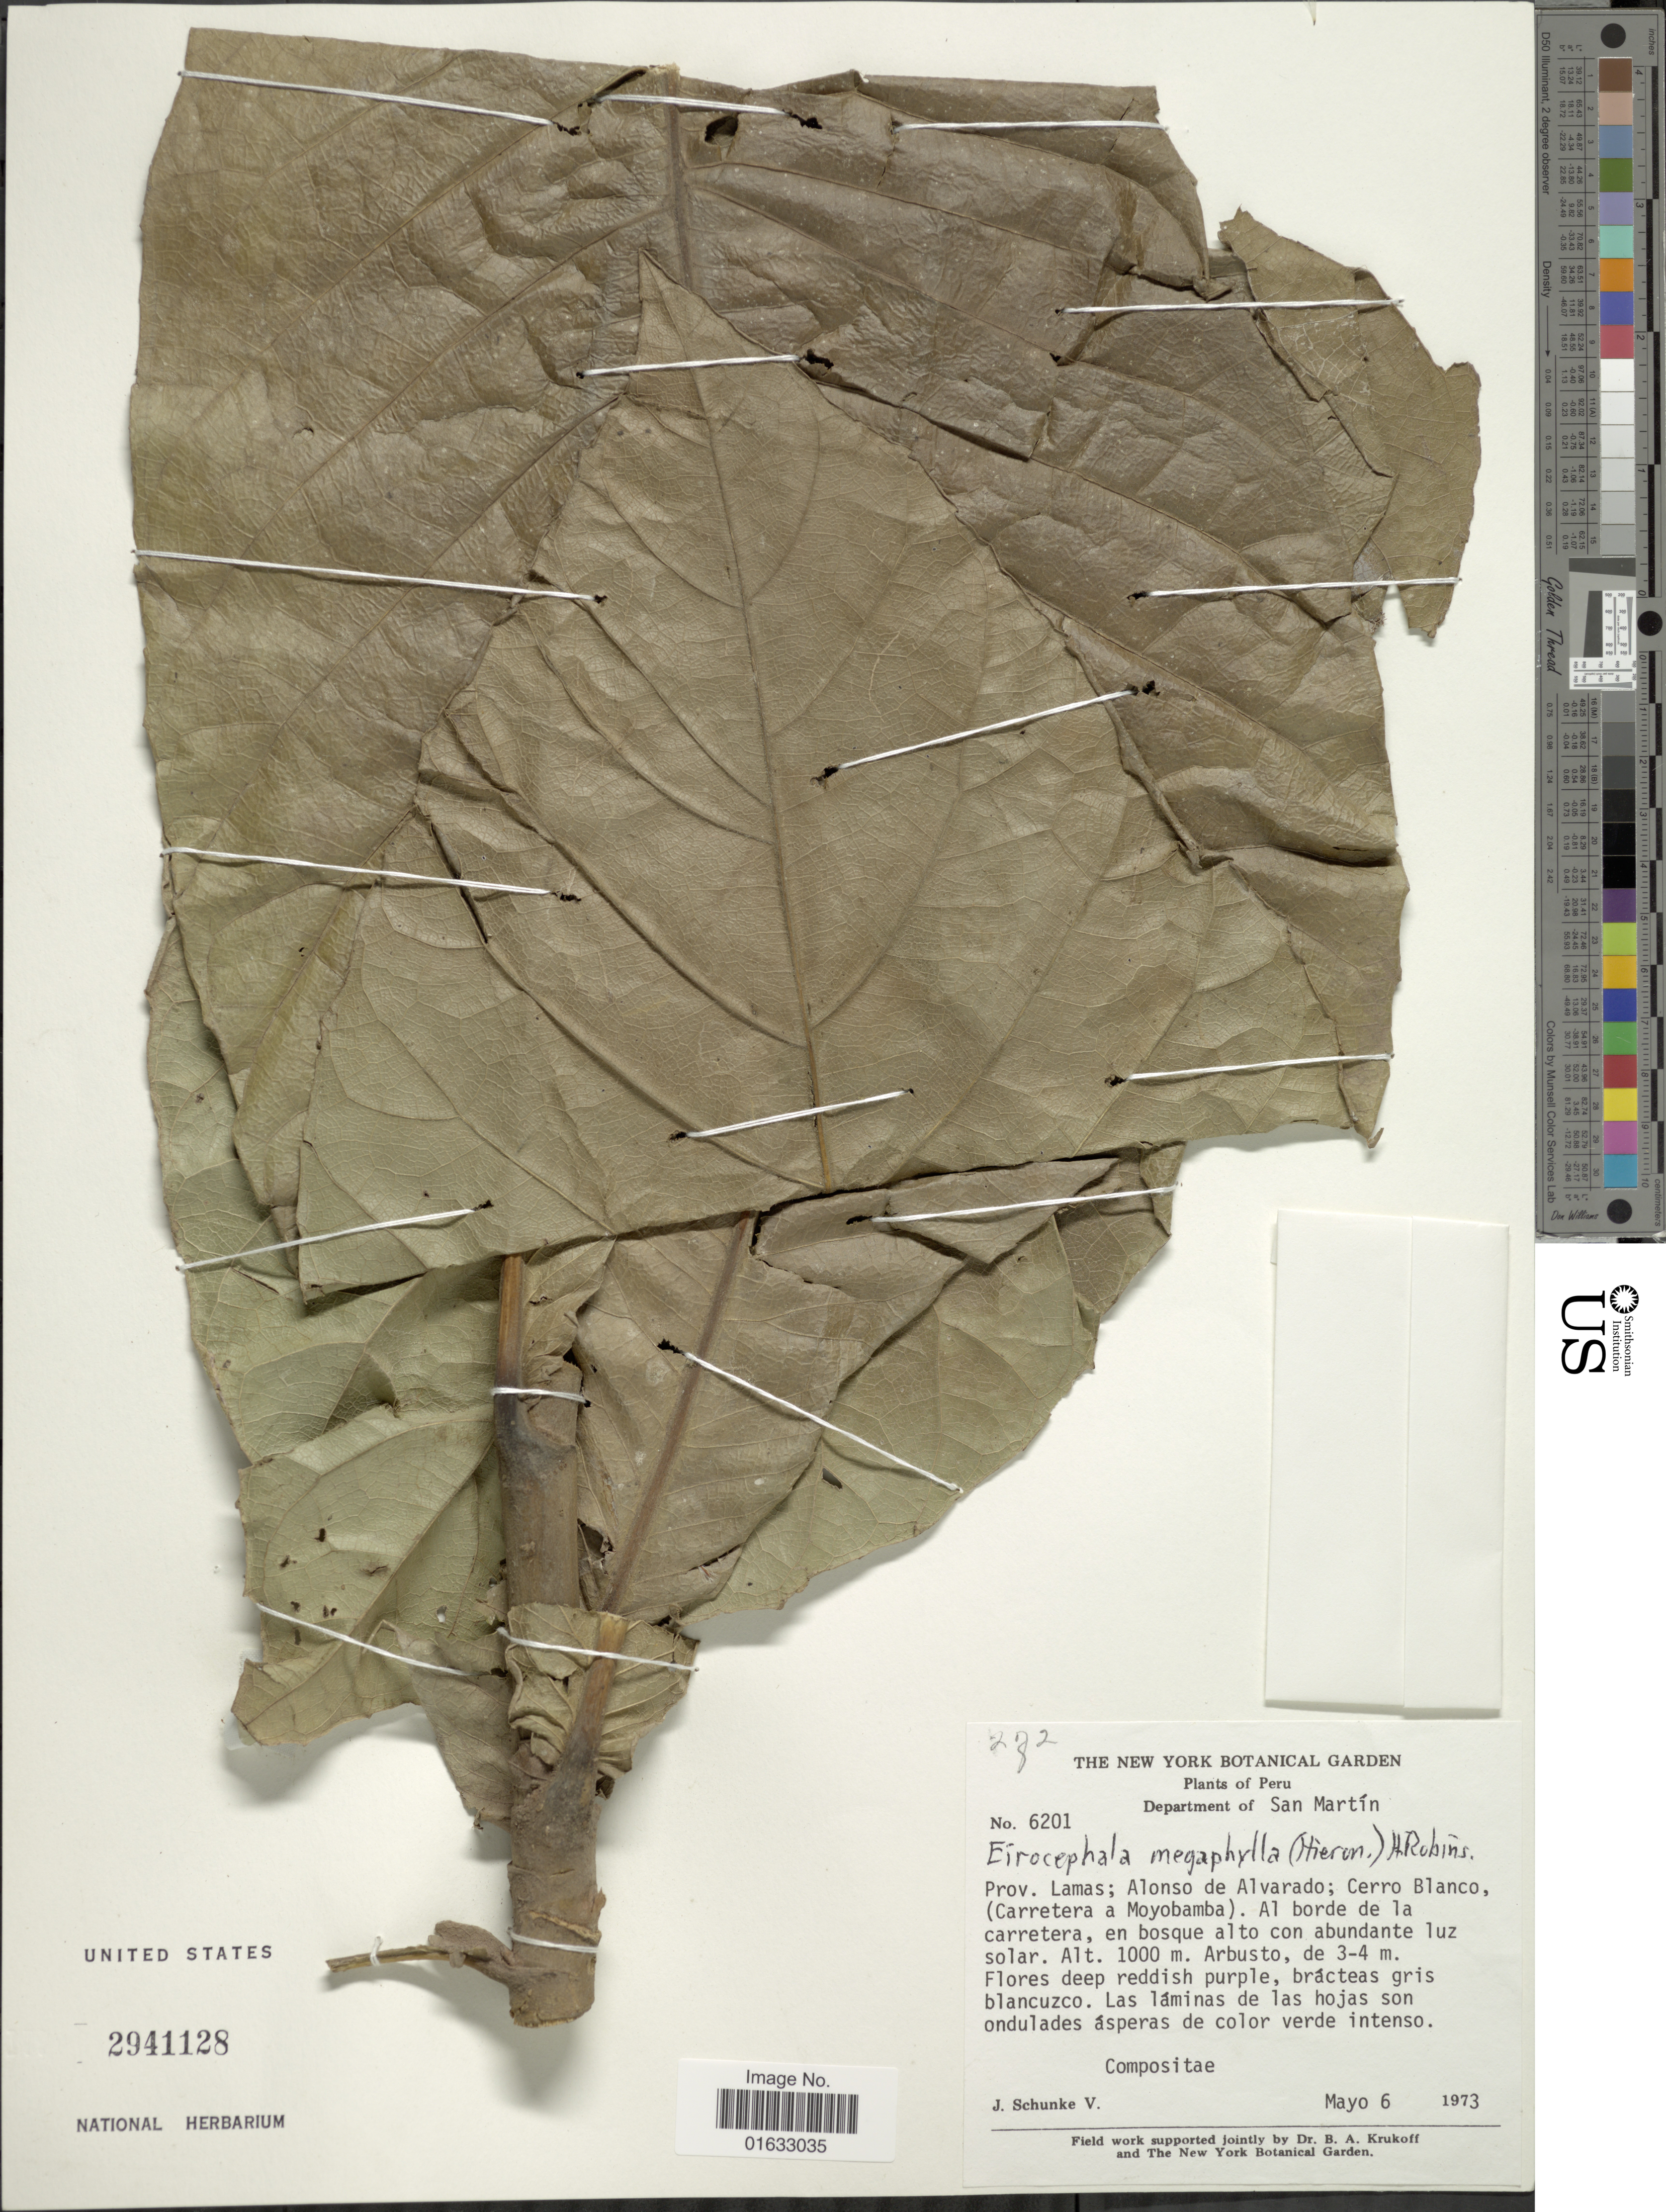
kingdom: Plantae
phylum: Tracheophyta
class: Magnoliopsida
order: Asterales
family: Asteraceae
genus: Eirmocephala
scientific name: Eirmocephala megaphylla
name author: (Hieron.) H. Rob.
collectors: J. Schunke Vigo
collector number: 6201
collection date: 1973-05-06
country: Peru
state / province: San Martín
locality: Peru, Department of San Martín, Prov. Lamas; Alonso de Alvarado; Cerro Blanco, (Carretera a Moyobamba).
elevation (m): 1000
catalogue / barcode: US 2941128